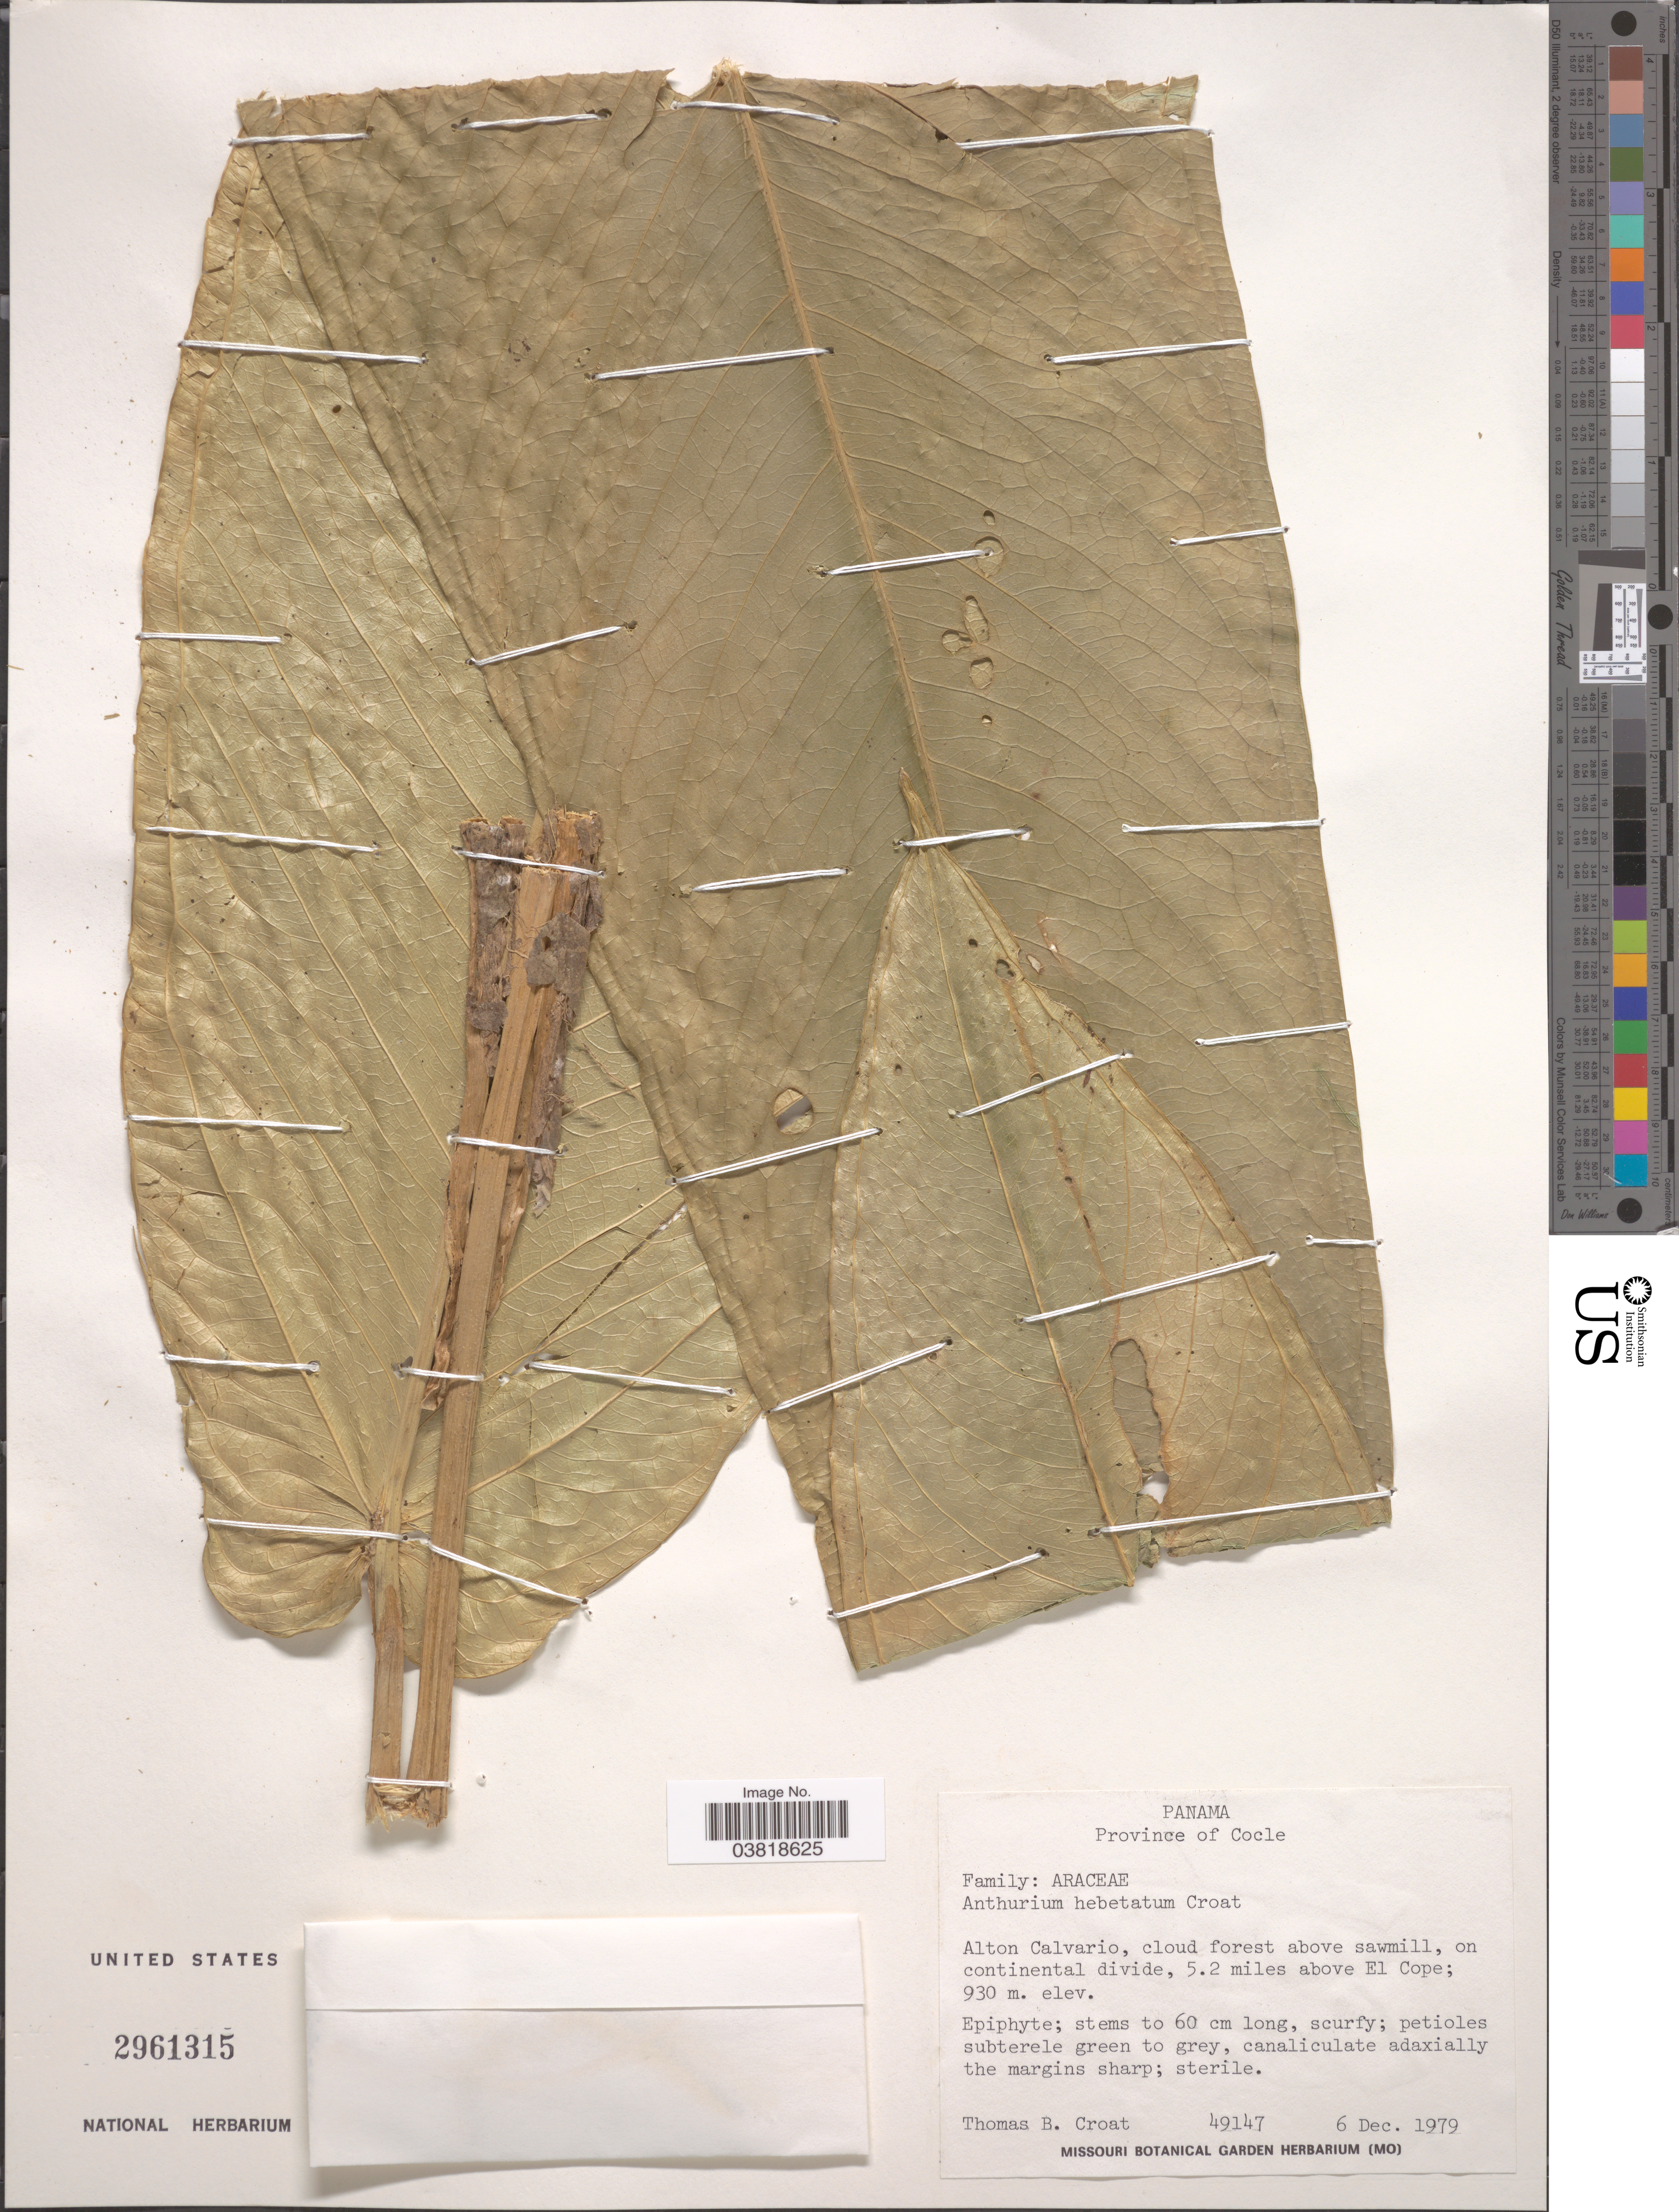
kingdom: Plantae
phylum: Tracheophyta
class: Liliopsida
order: Alismatales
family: Araceae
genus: Anthurium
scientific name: Anthurium hebetatum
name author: Croat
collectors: T. B. Croat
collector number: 49147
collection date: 1979-12-06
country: Panama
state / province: Cocle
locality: Alton Calvario, 5.2 mi above El Cope.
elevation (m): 930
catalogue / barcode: US 2961315